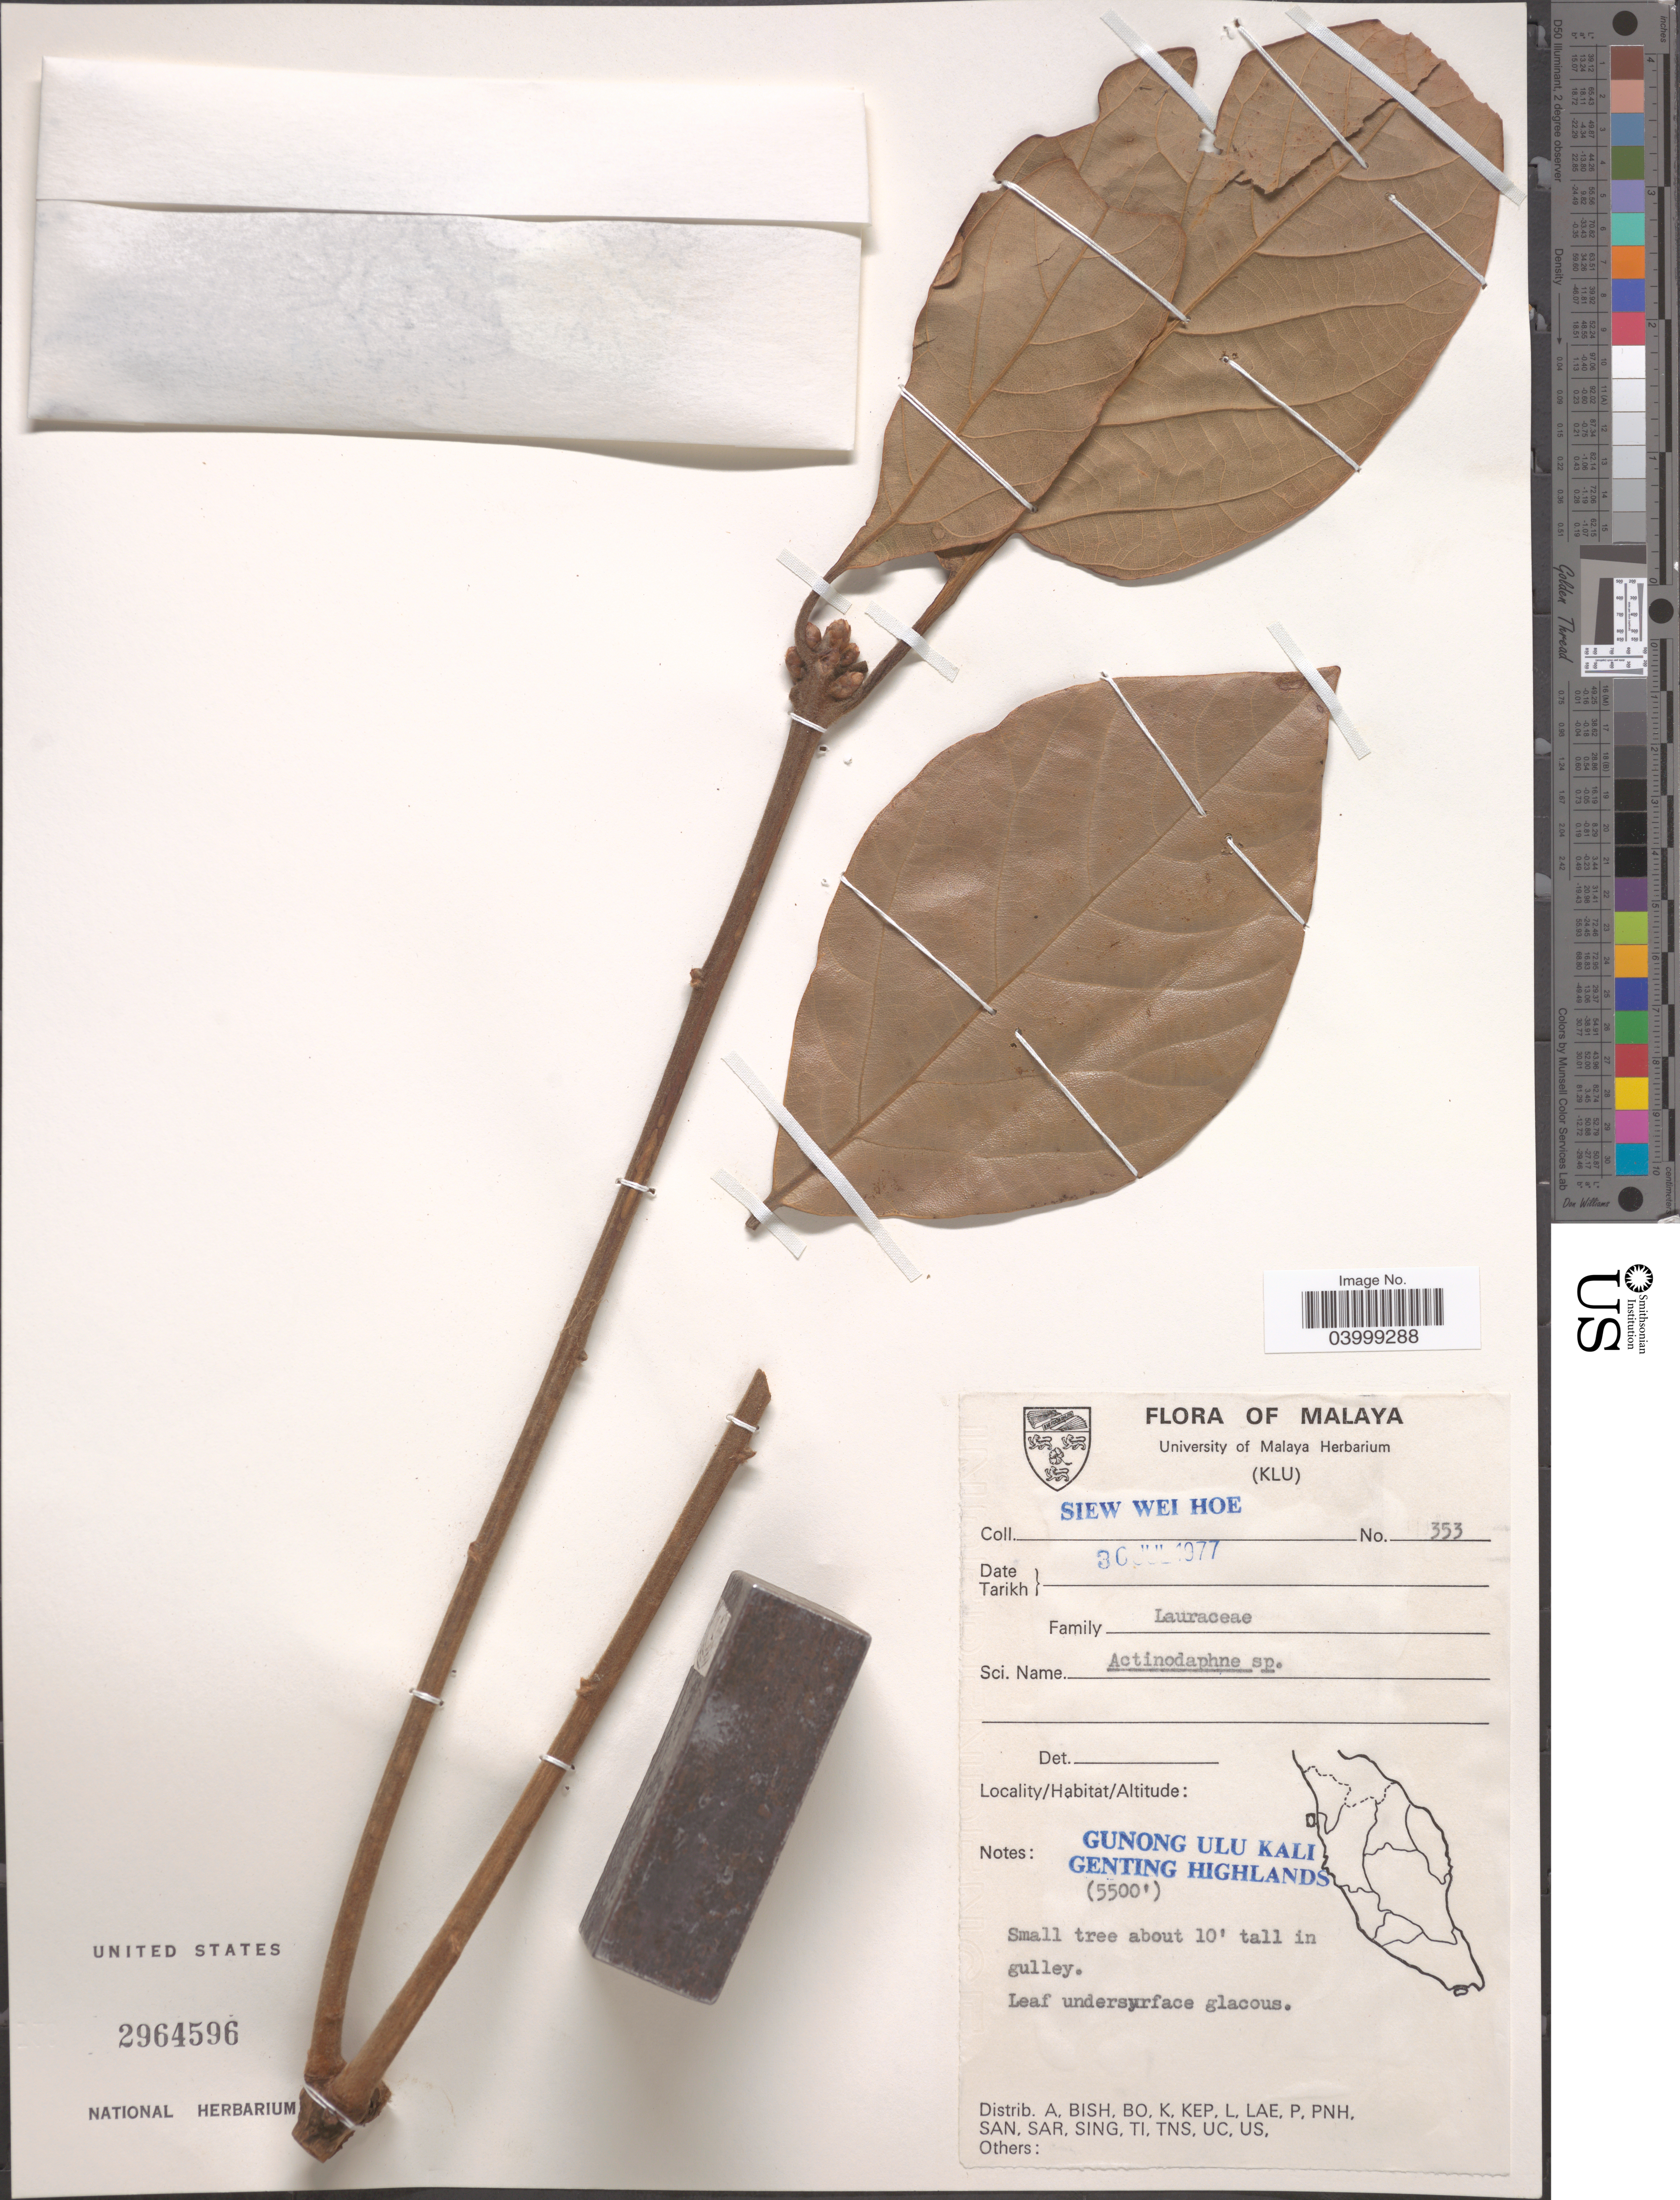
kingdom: Plantae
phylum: Tracheophyta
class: Magnoliopsida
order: Laurales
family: Lauraceae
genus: Actinodaphne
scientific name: Actinodaphne sp.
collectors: W. H. Siew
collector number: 353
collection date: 1977-07-30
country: Malaysia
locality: Malaya. Gunong Ulu Kali. Genting Highlands.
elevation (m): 1676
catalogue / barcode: US 2964596